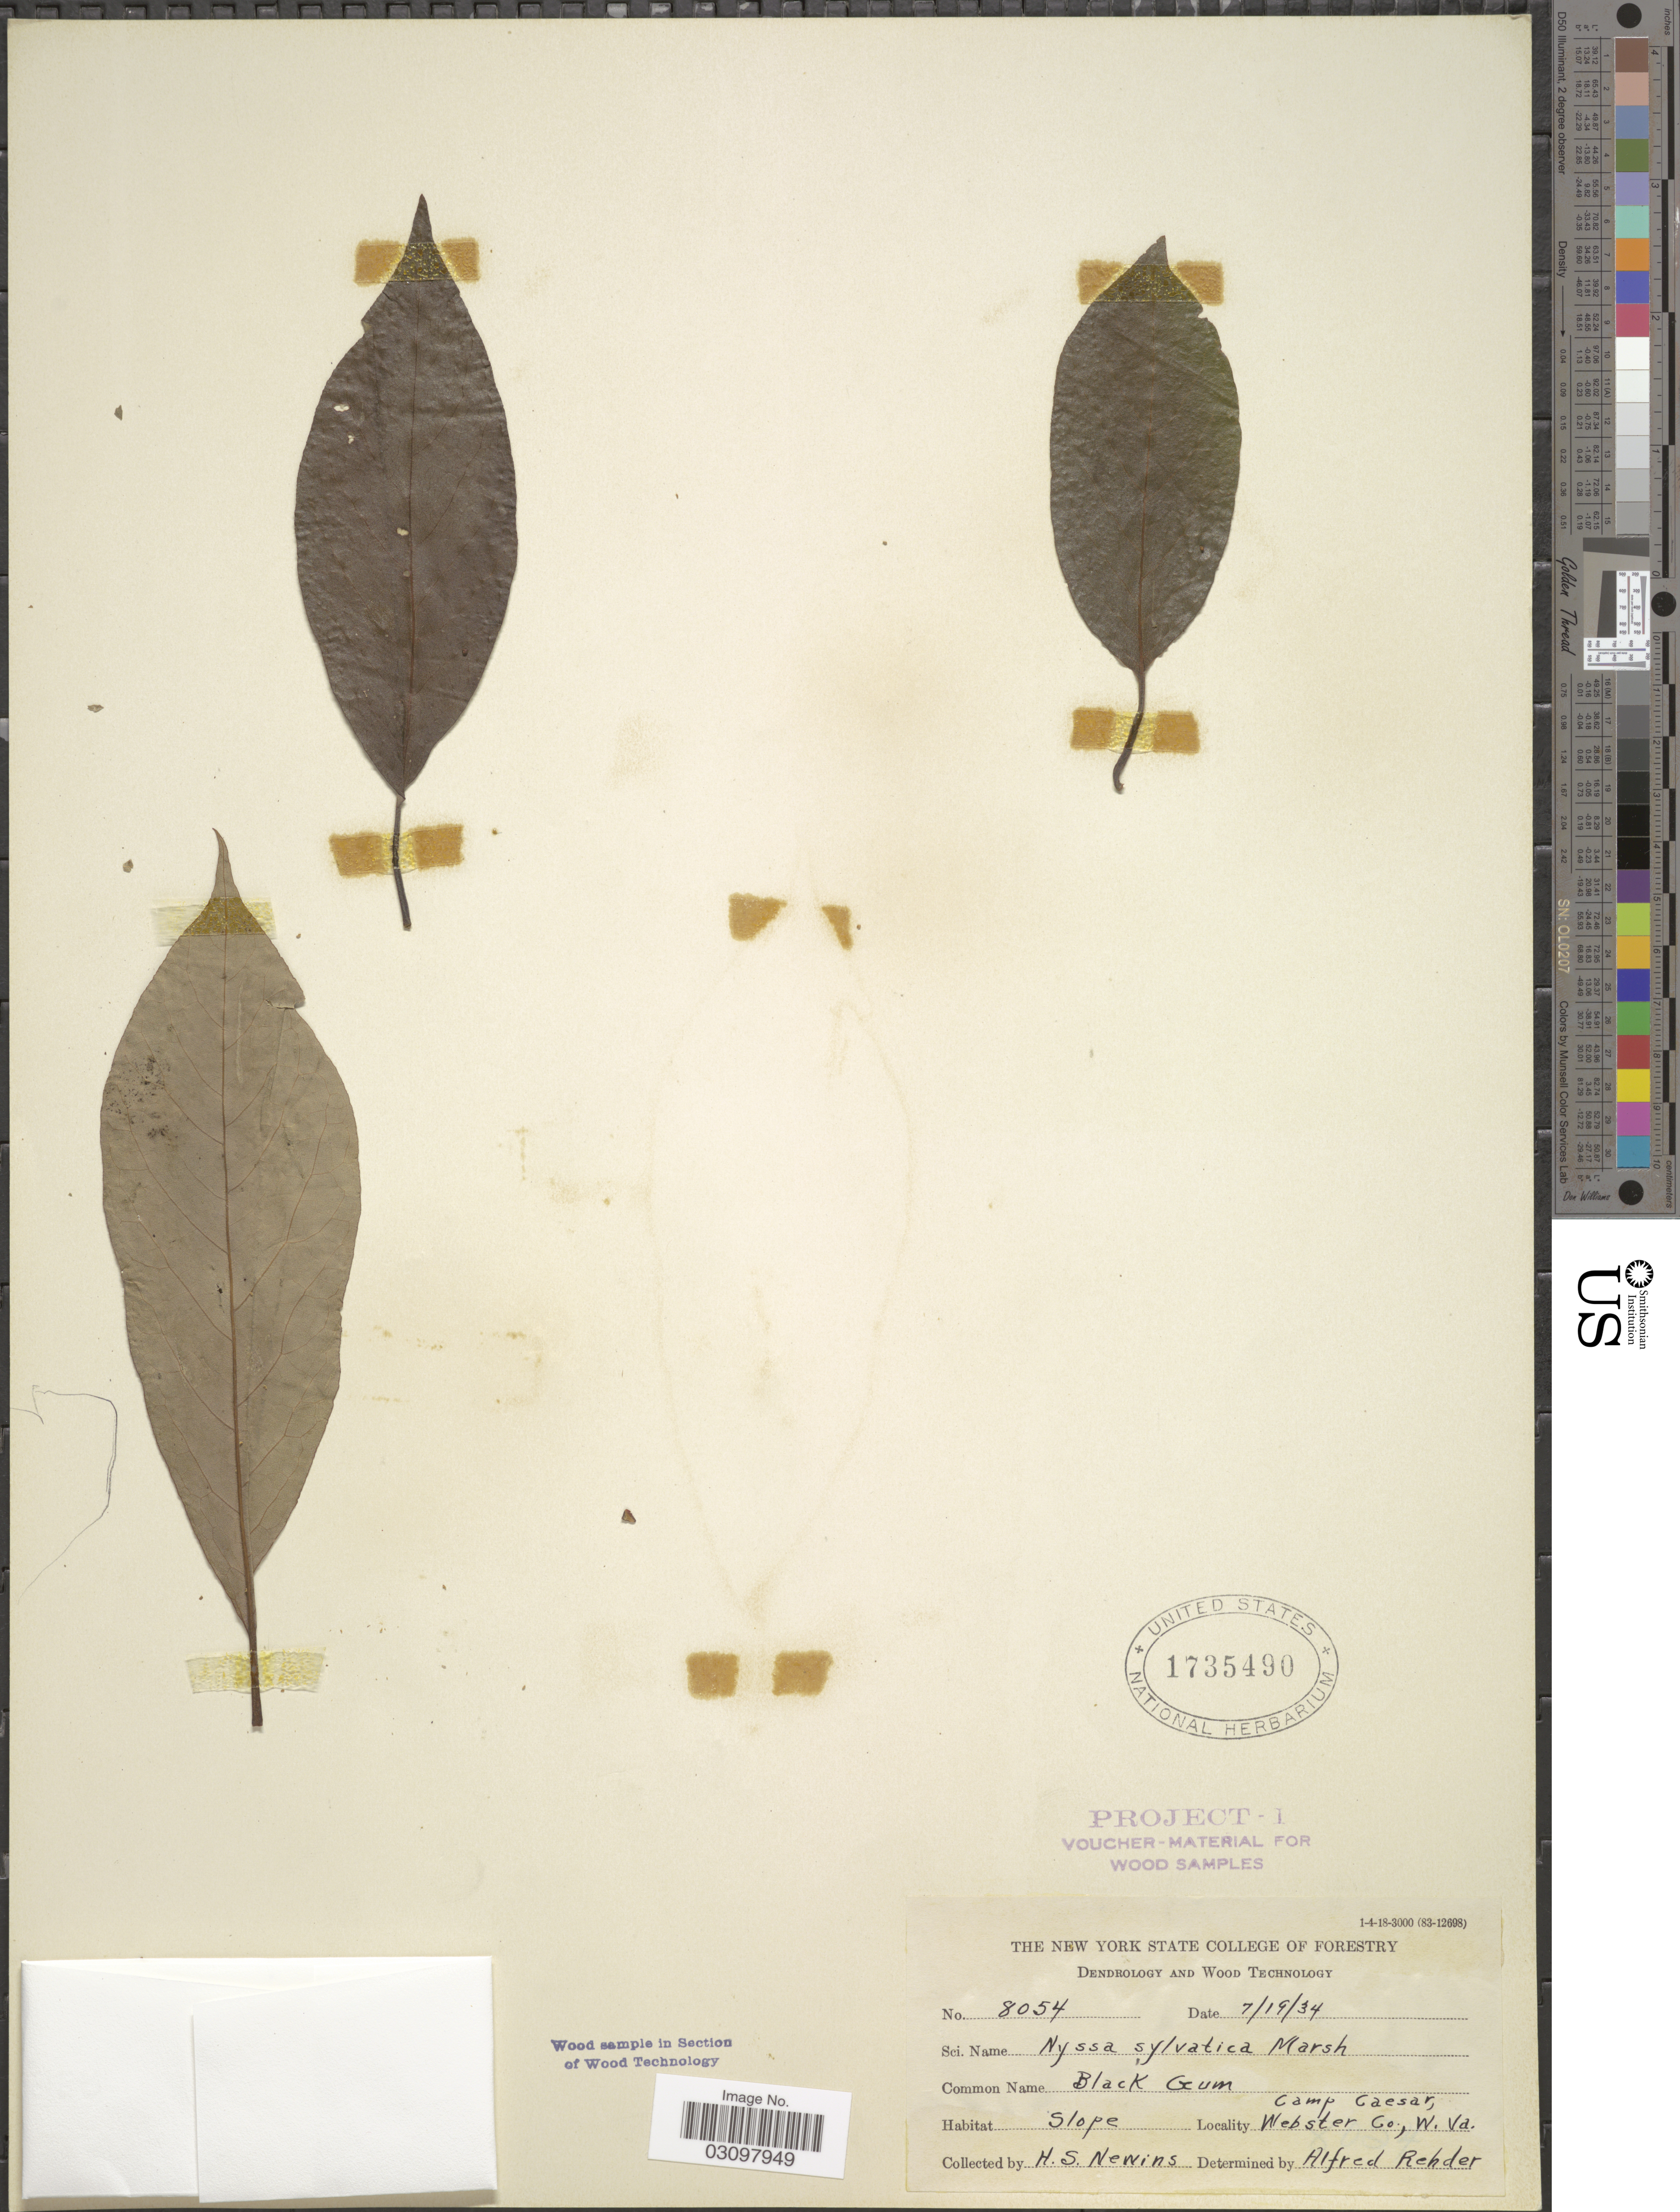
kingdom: Plantae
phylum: Tracheophyta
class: Magnoliopsida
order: Cornales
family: Nyssaceae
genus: Nyssa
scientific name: Nyssa sylvatica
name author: Marshall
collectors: H. Newins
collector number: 8054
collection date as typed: Transcribed d/m/y: 19/7/34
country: United States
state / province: West Virginia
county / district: Webster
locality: Camp Caesar, Webster Co., W. Va.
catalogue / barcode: US 1735490